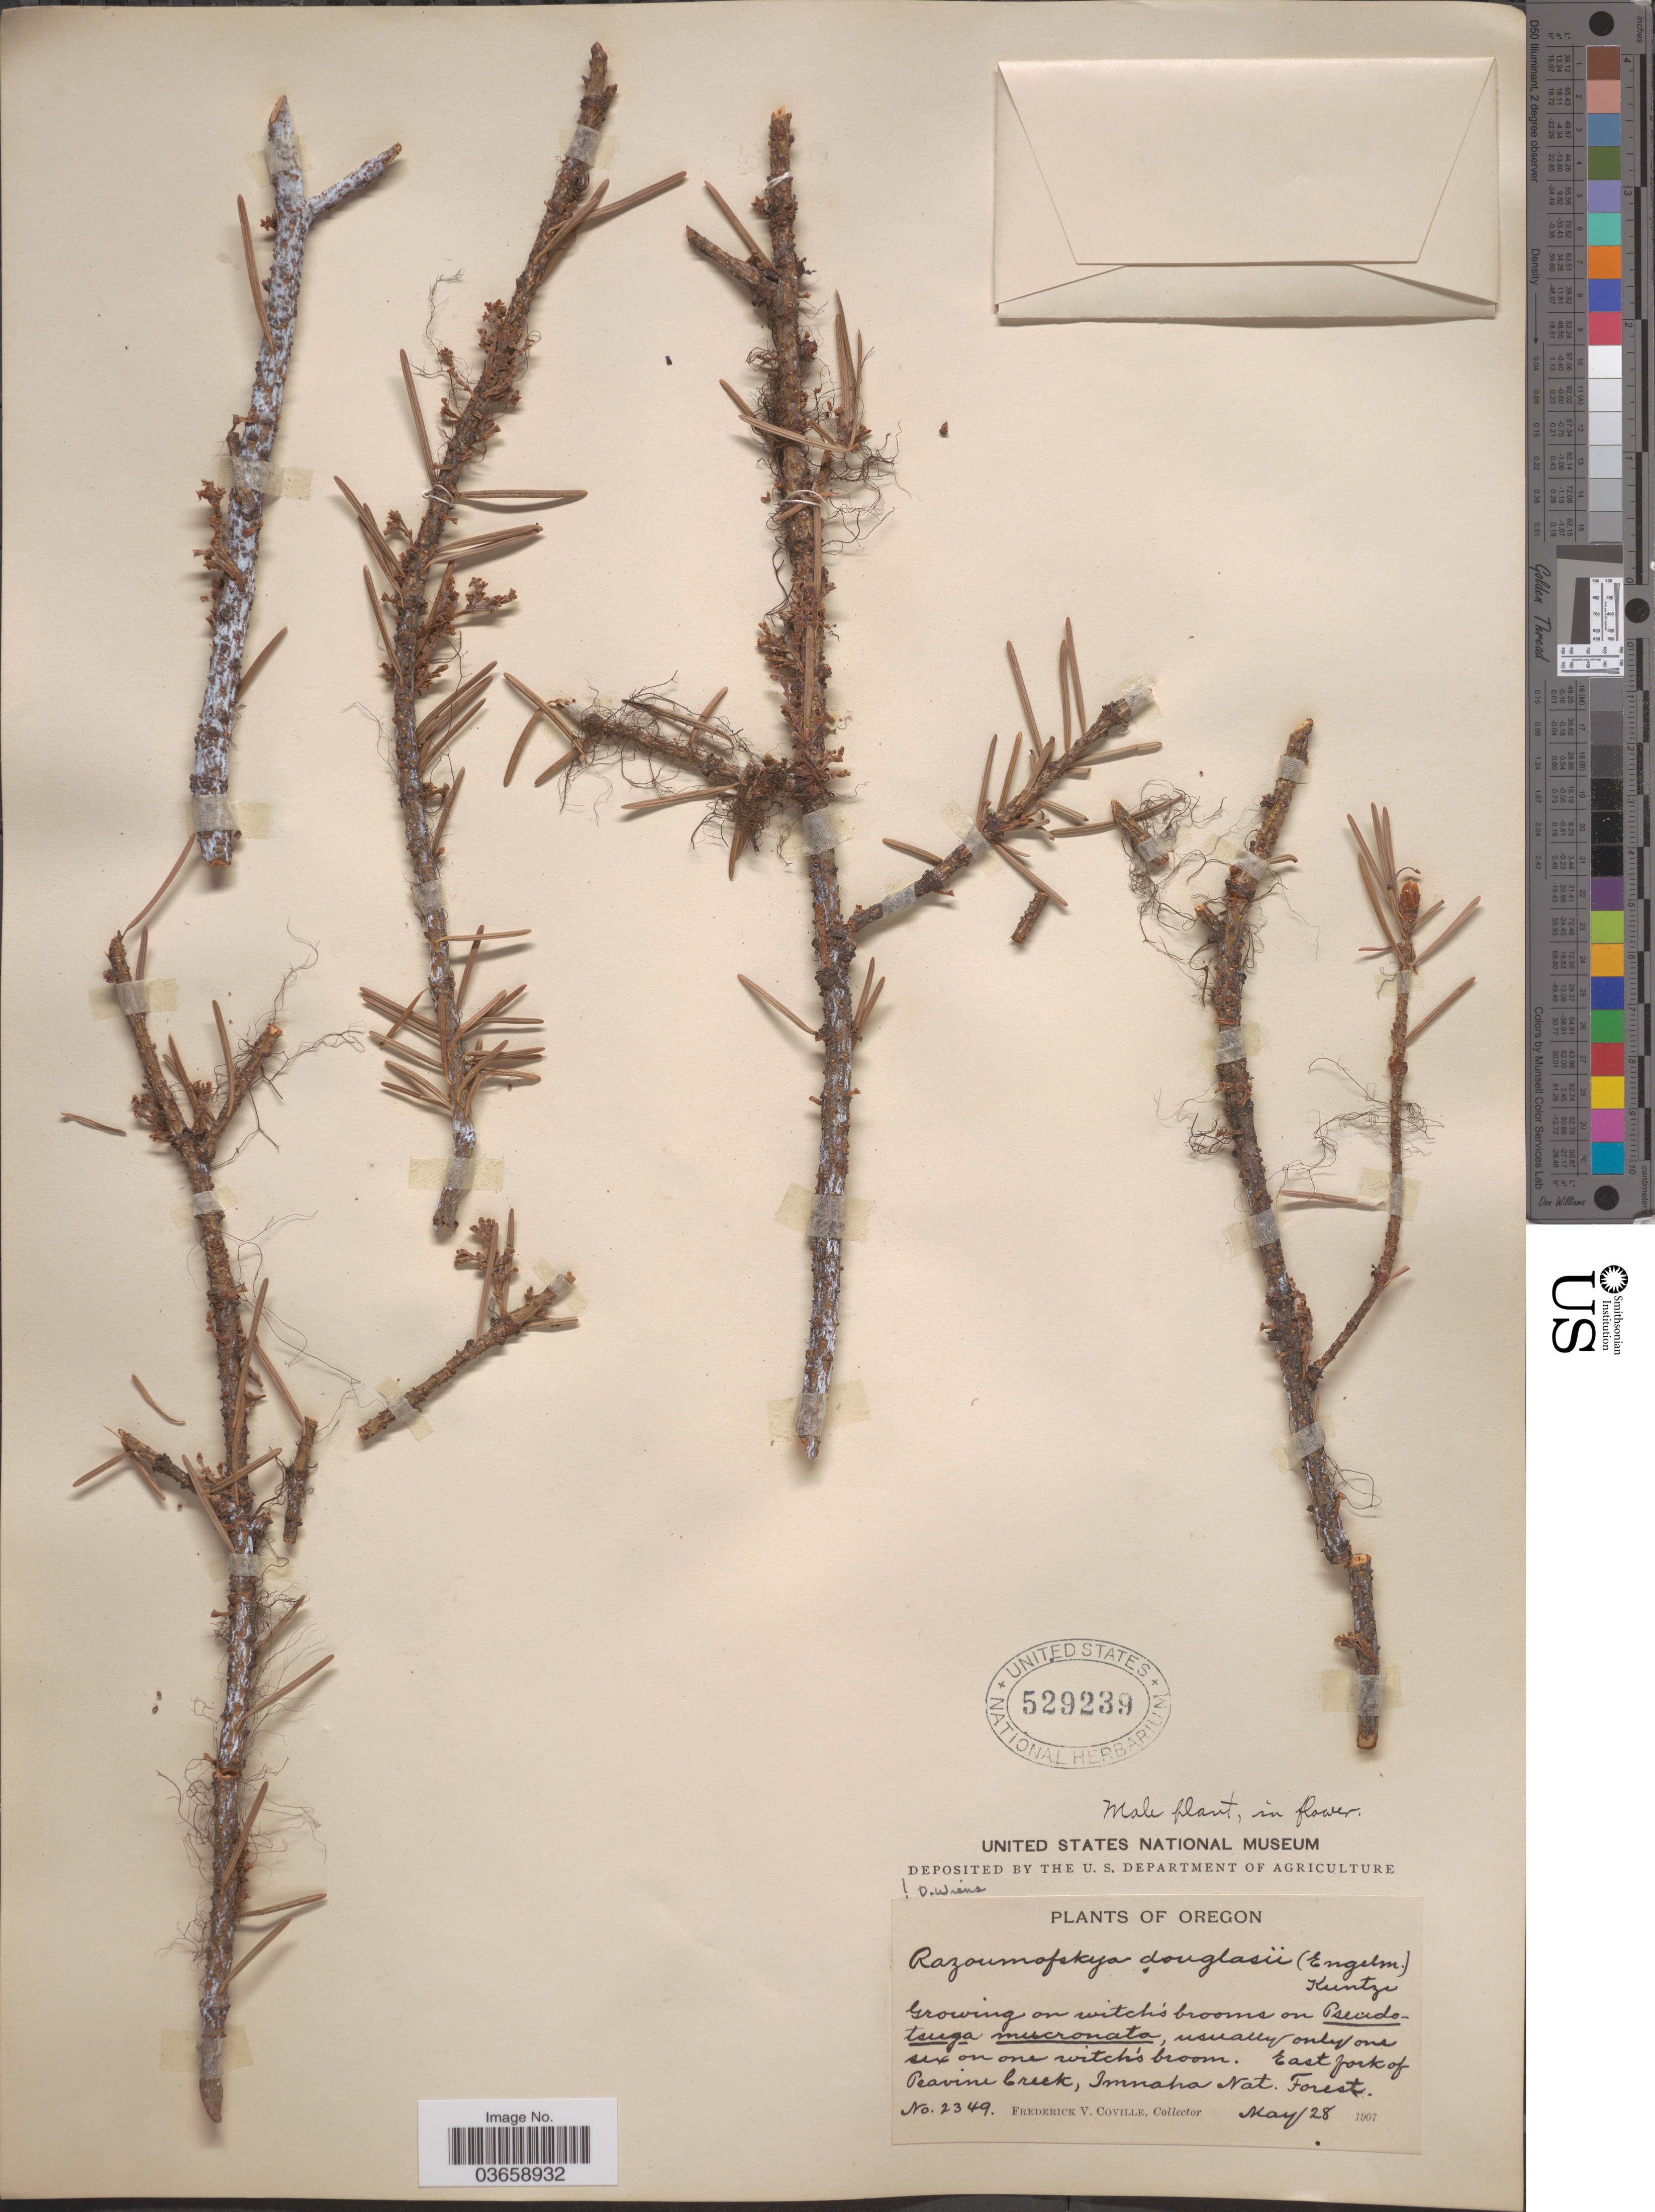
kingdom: Plantae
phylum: Tracheophyta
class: Magnoliopsida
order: Santalales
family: Viscaceae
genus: Arceuthobium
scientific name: Arceuthobium douglasii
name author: Engelm. in G.M. Wheeler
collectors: F. V. Coville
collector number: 2349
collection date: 1907-05-28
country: United States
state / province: Oregon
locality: East fork of Peavine Creek, Imnaha Nat. Forest.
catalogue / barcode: US 529239